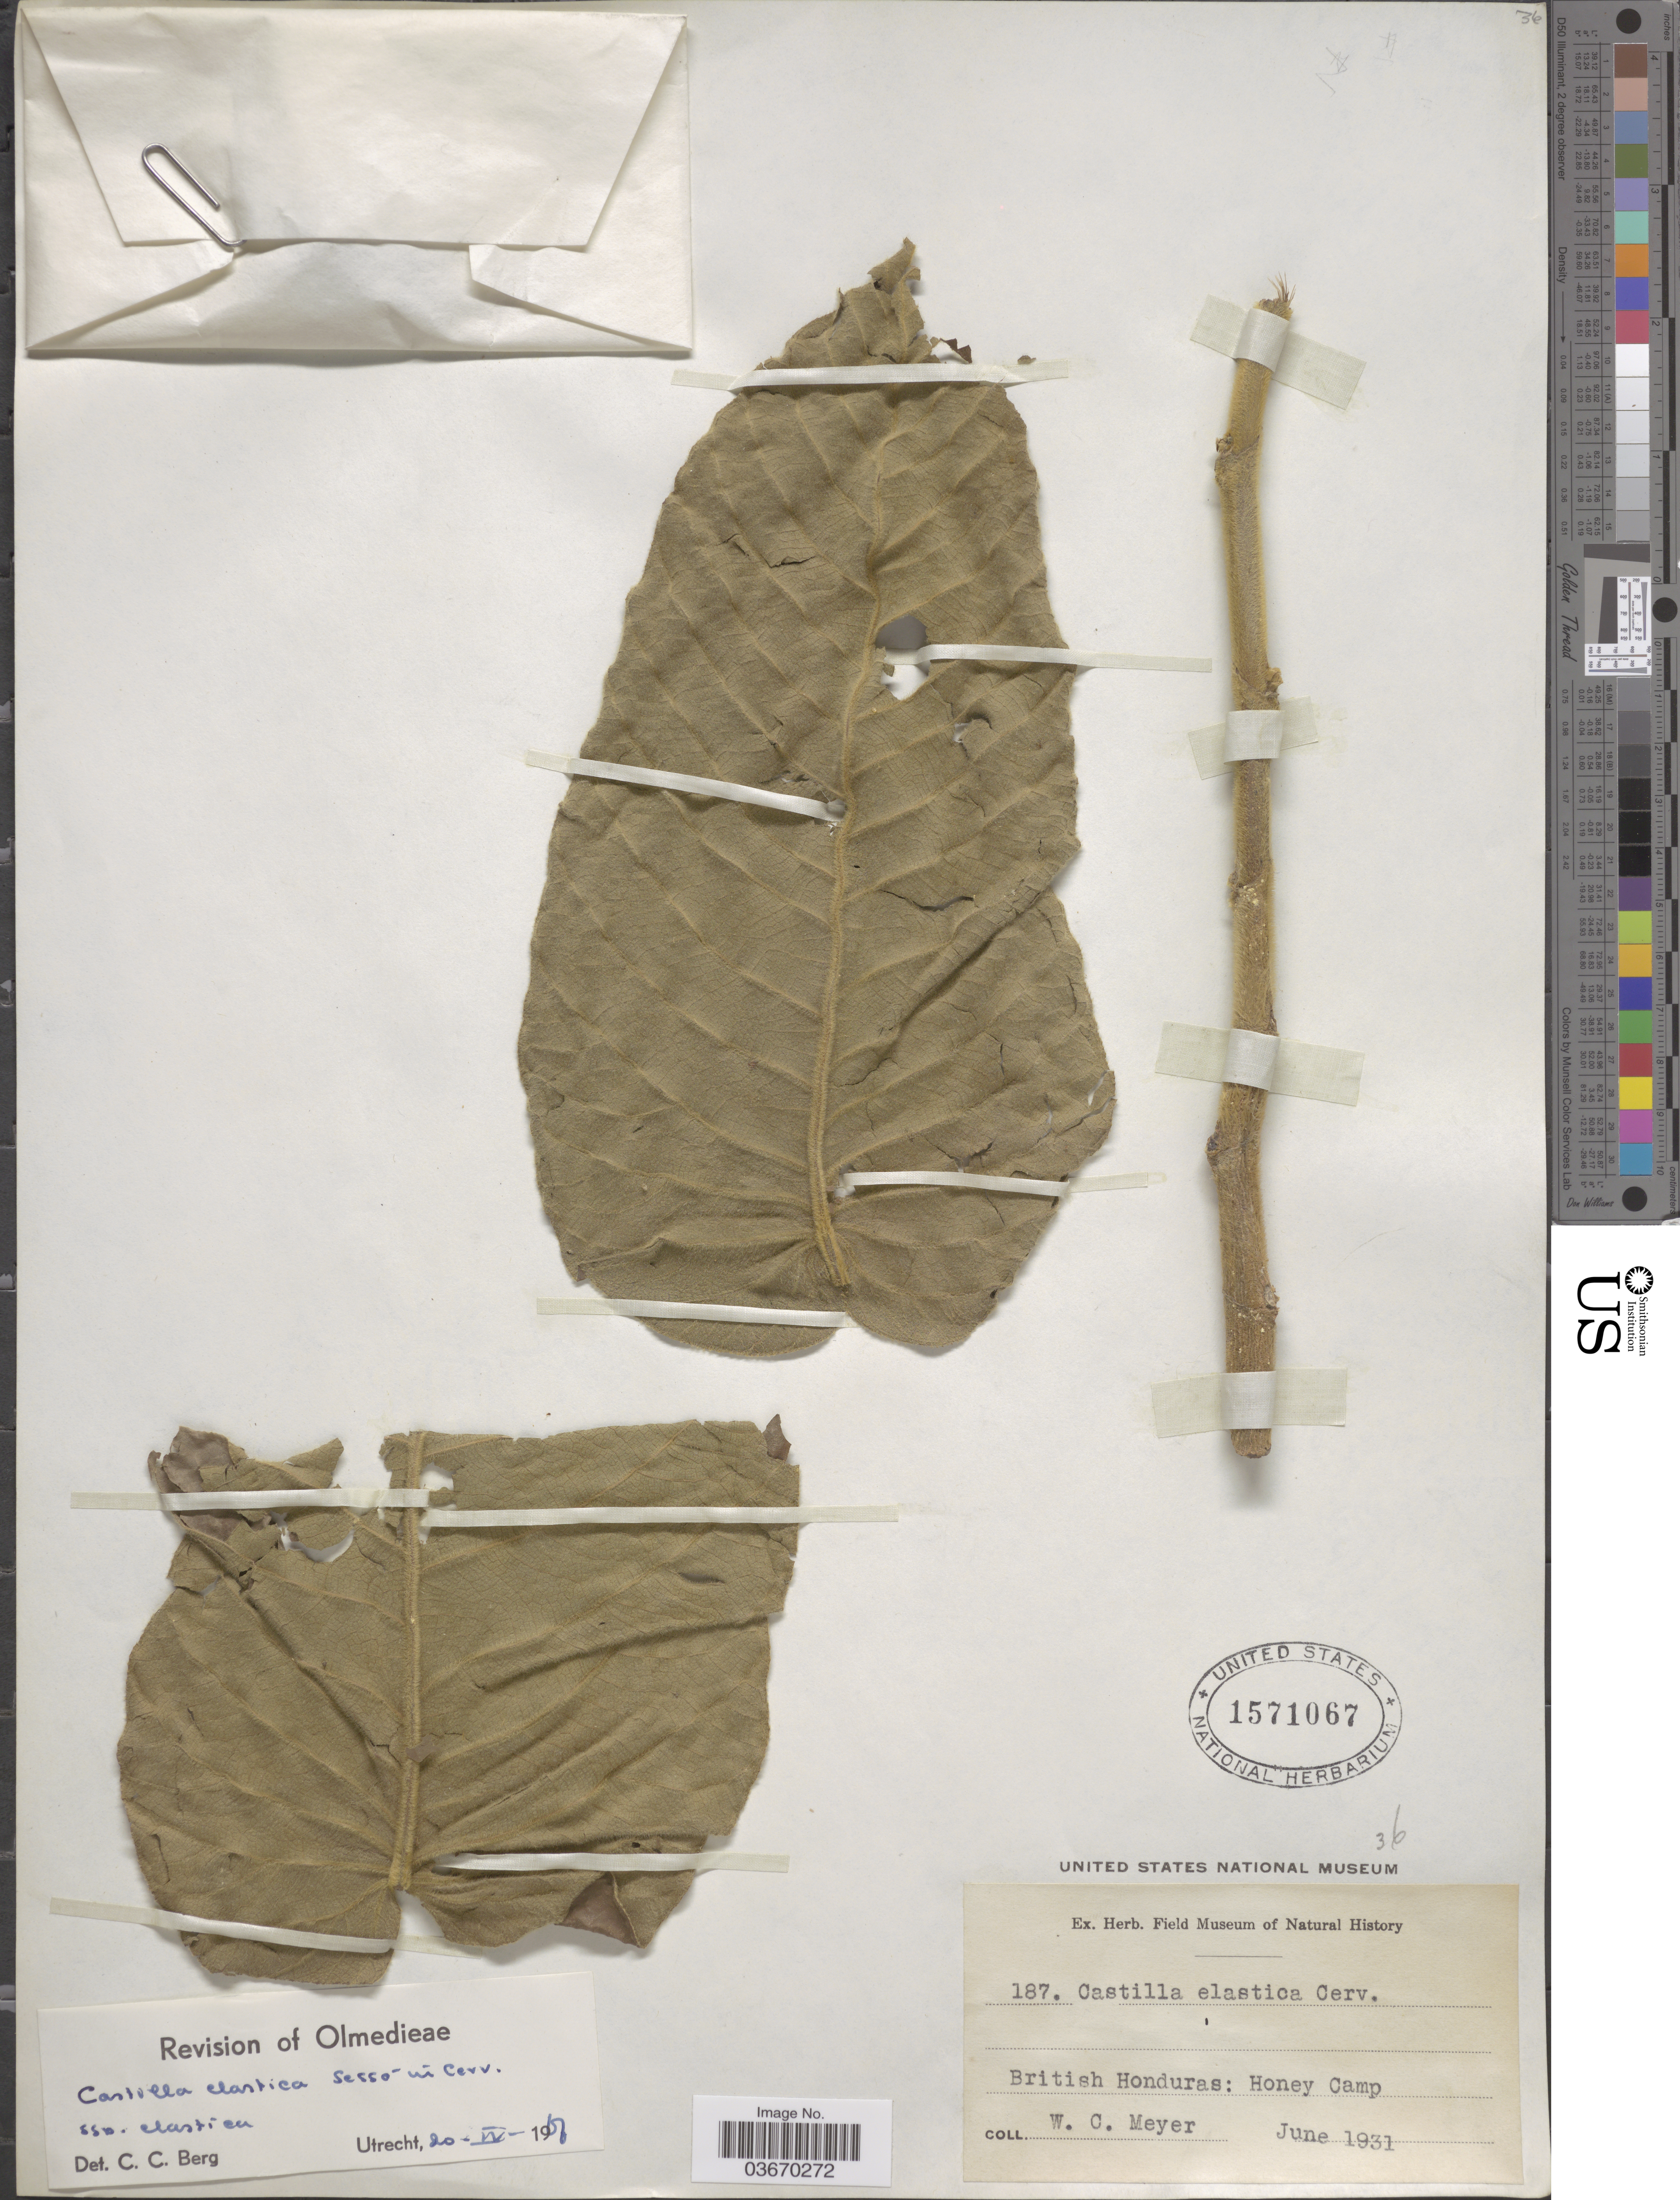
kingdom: Plantae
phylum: Tracheophyta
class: Magnoliopsida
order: Rosales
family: Moraceae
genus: Castilla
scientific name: Castilla elastica subsp. elastica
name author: Sessé ex Cerv.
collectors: W. Meyer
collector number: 187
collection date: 1931-06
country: Belize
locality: British Honduras: Honey Camp.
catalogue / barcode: US 1571067